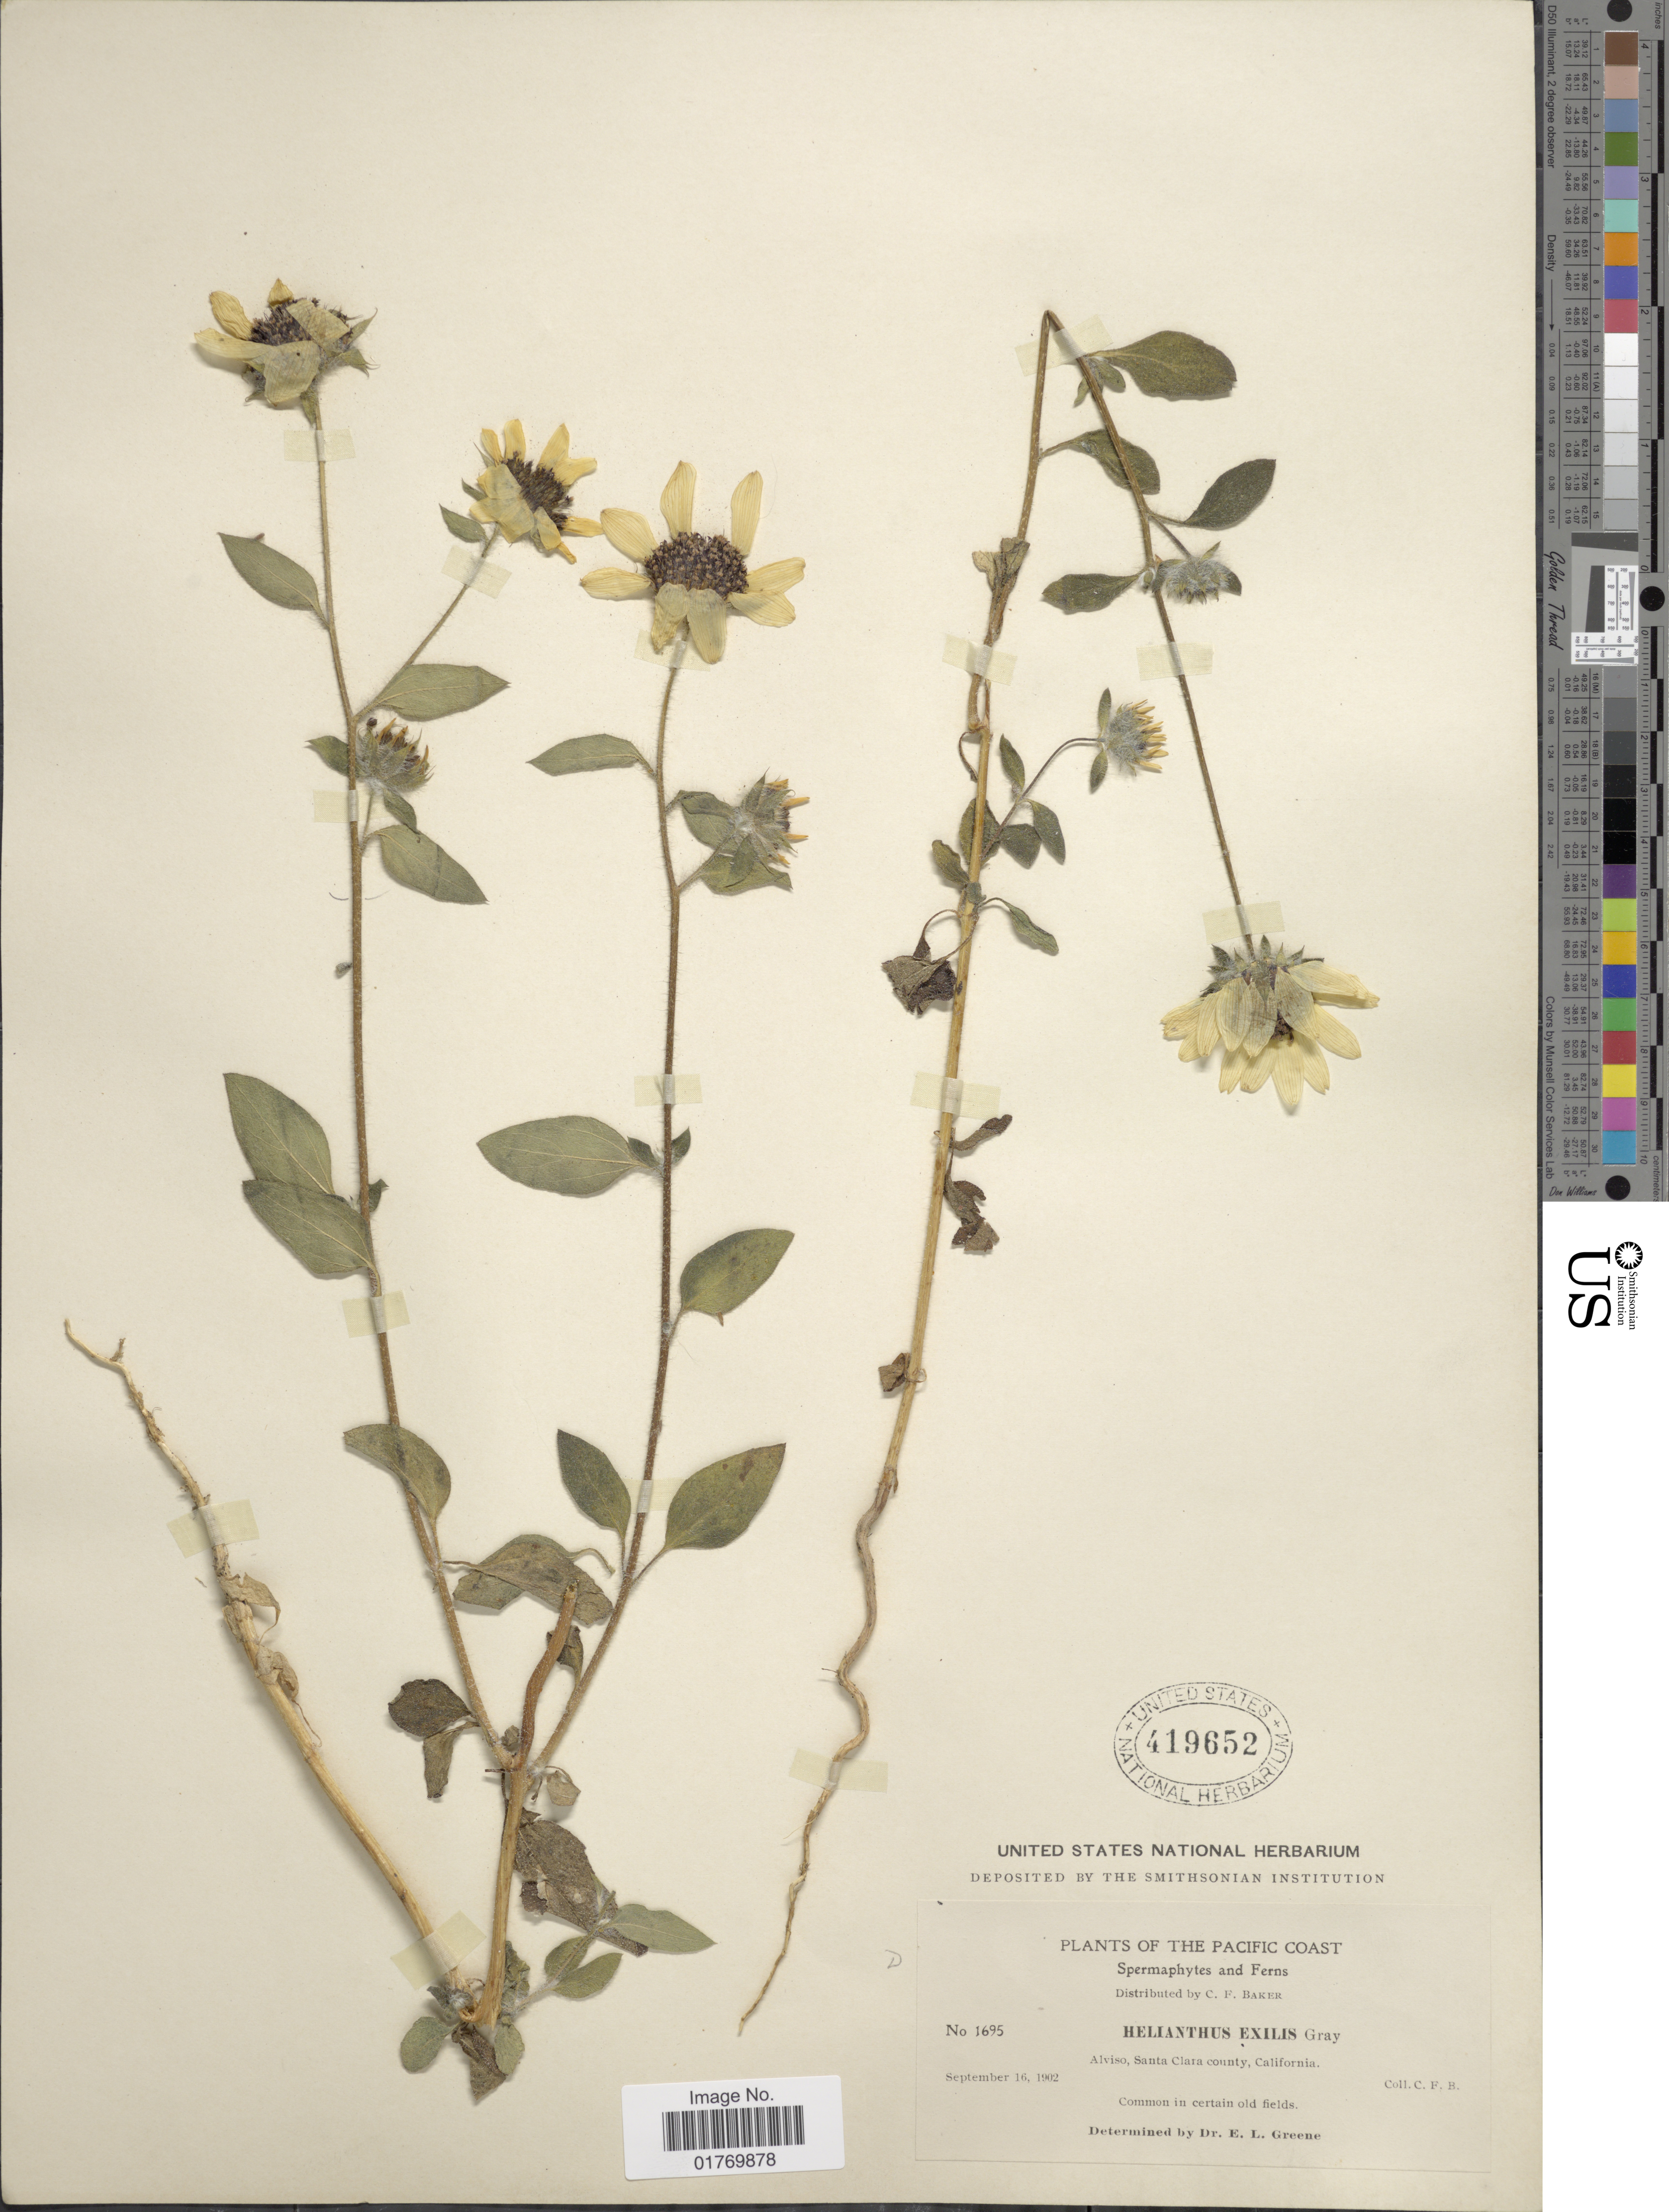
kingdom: Plantae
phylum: Tracheophyta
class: Magnoliopsida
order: Asterales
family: Asteraceae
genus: Helianthus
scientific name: Helianthus bolanderi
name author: A. Gray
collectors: C. F. Baker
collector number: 1695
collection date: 1902-09-16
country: United States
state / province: California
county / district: Santa Clara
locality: The Pacific Coast, Alviso, Santa Clara County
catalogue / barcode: US 419651